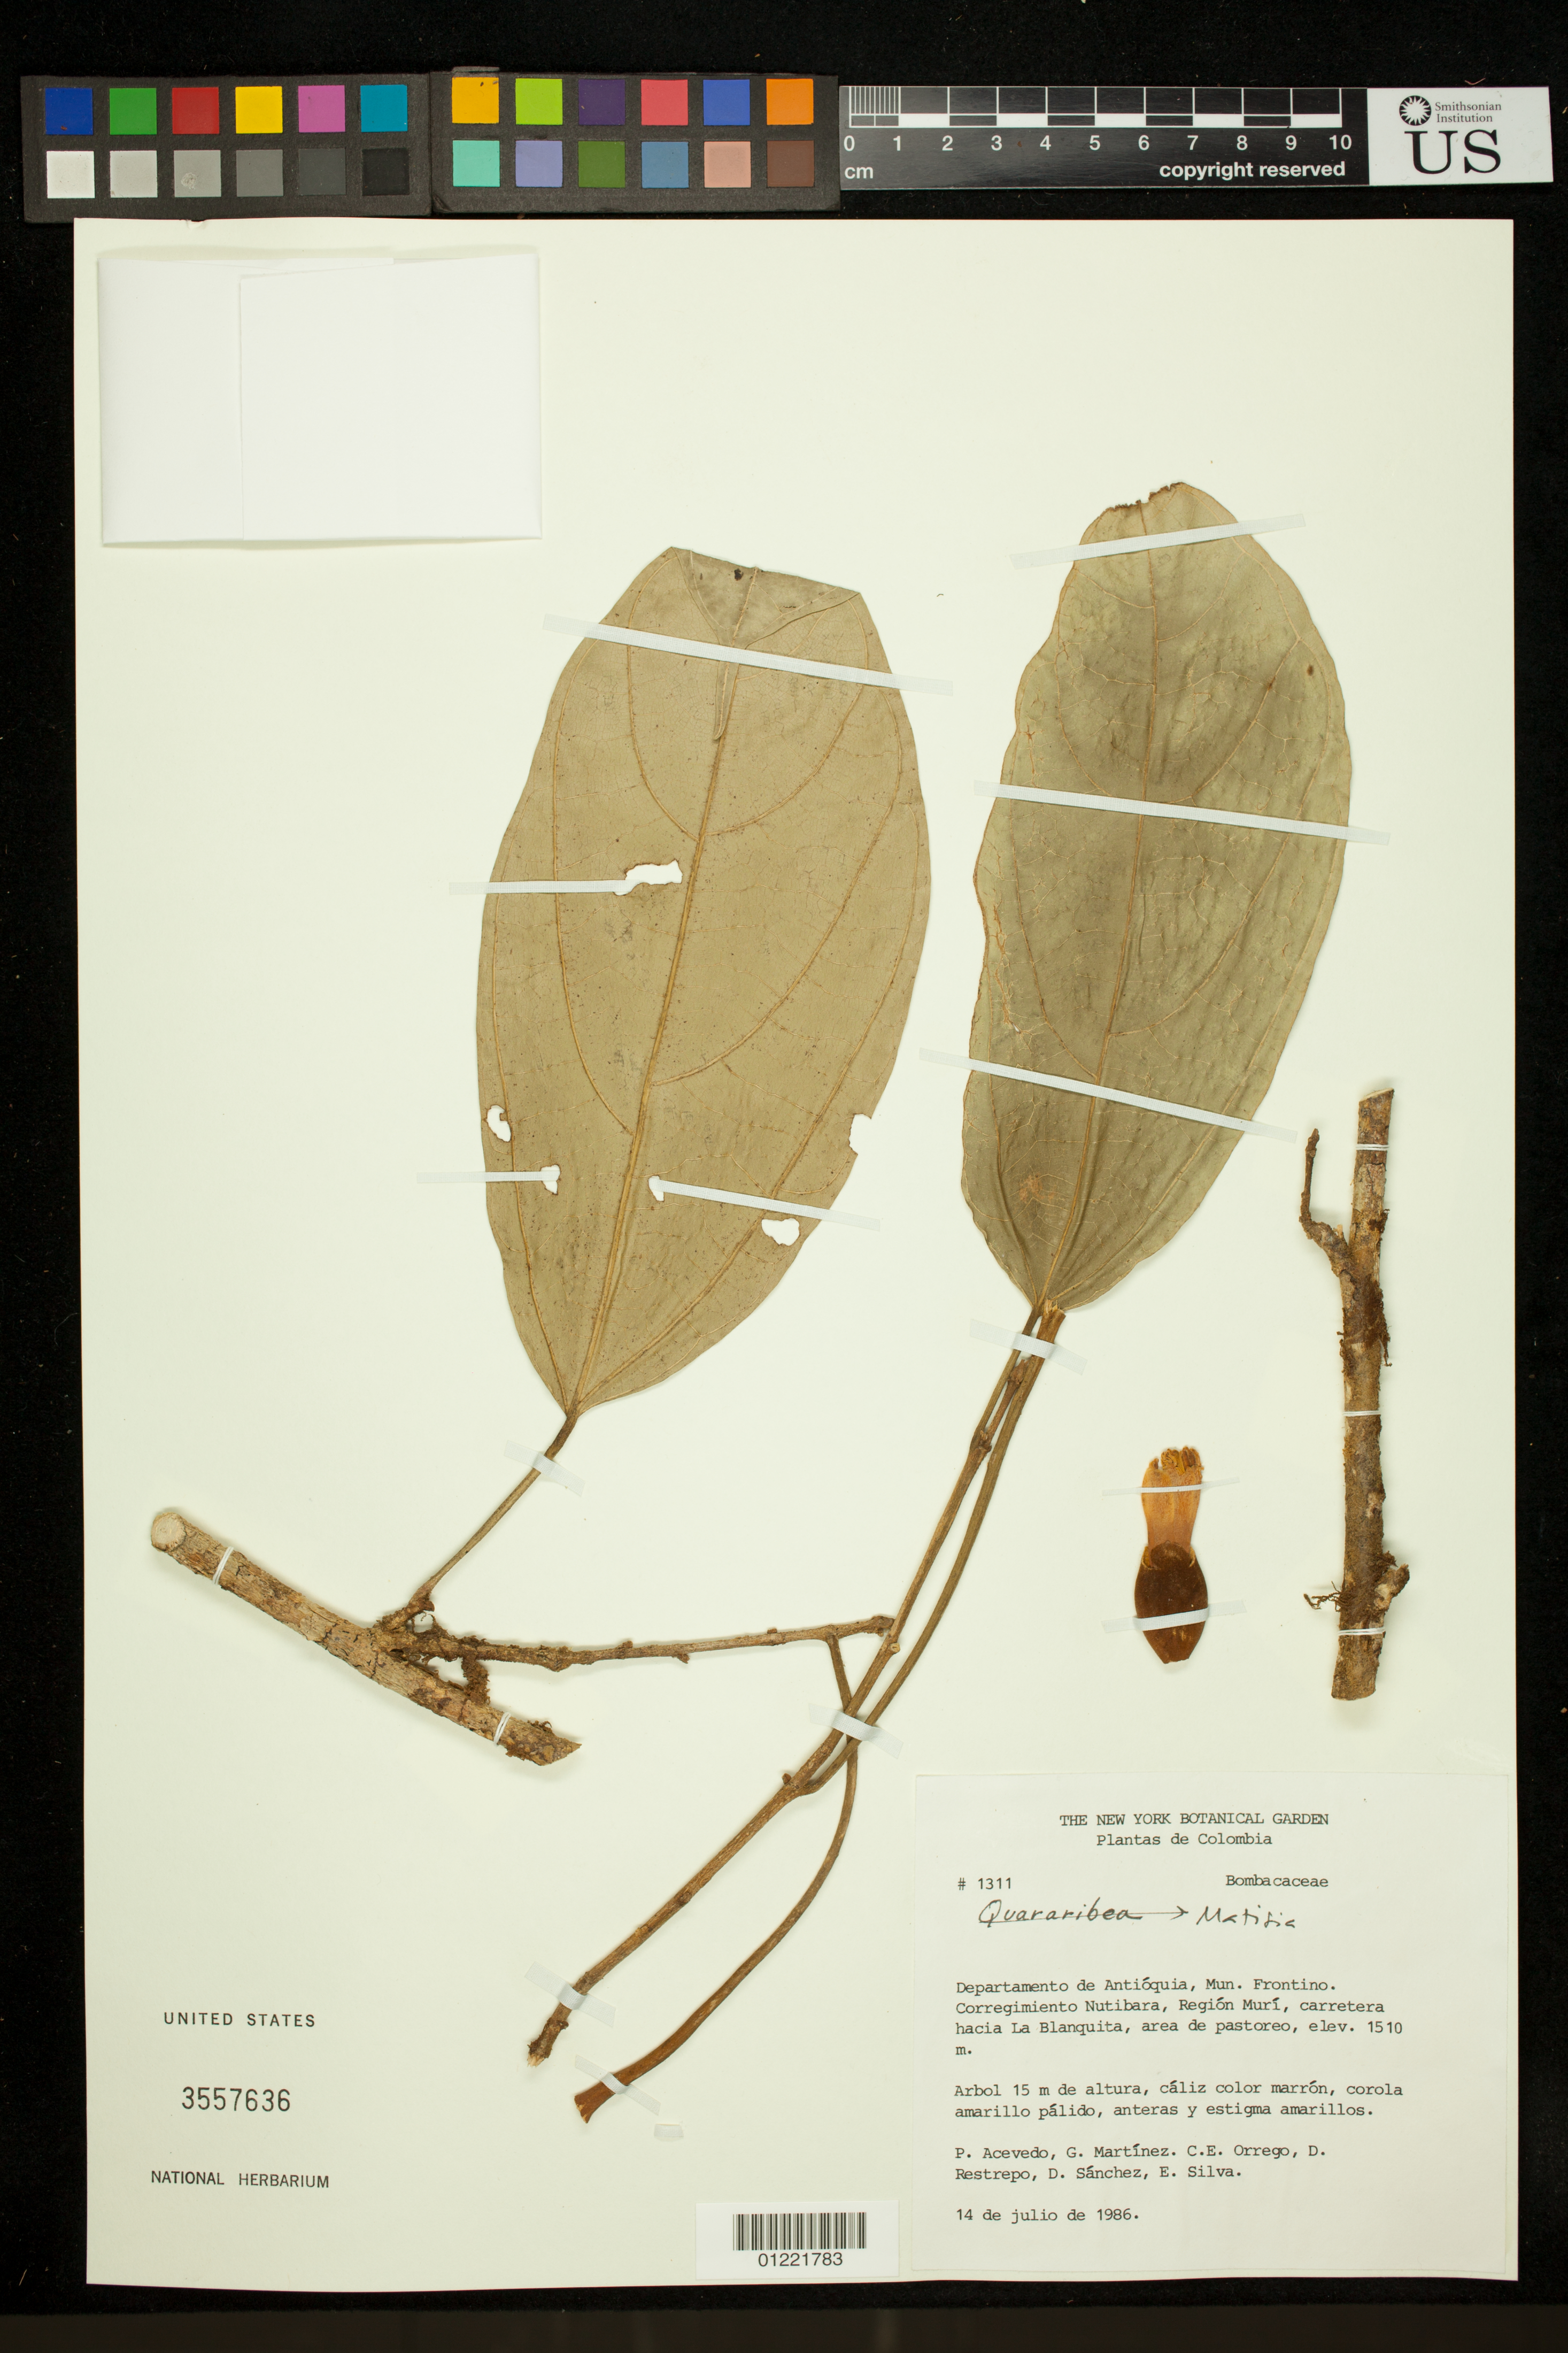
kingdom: Plantae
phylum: Tracheophyta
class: Magnoliopsida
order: Malvales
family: Malvaceae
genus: Matisia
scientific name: Matisia sp.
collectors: P. Acevedo-Rodr., G. Martínez, C. Orrego & D. Restrepo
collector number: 1311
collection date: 1986-07-14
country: Colombia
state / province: Antioquia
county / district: Frontino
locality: Corregimiento Nutibara, Region Muri, carretera hacia La Blanquita, area pastoreo.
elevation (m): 1510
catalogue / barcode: US 3557636